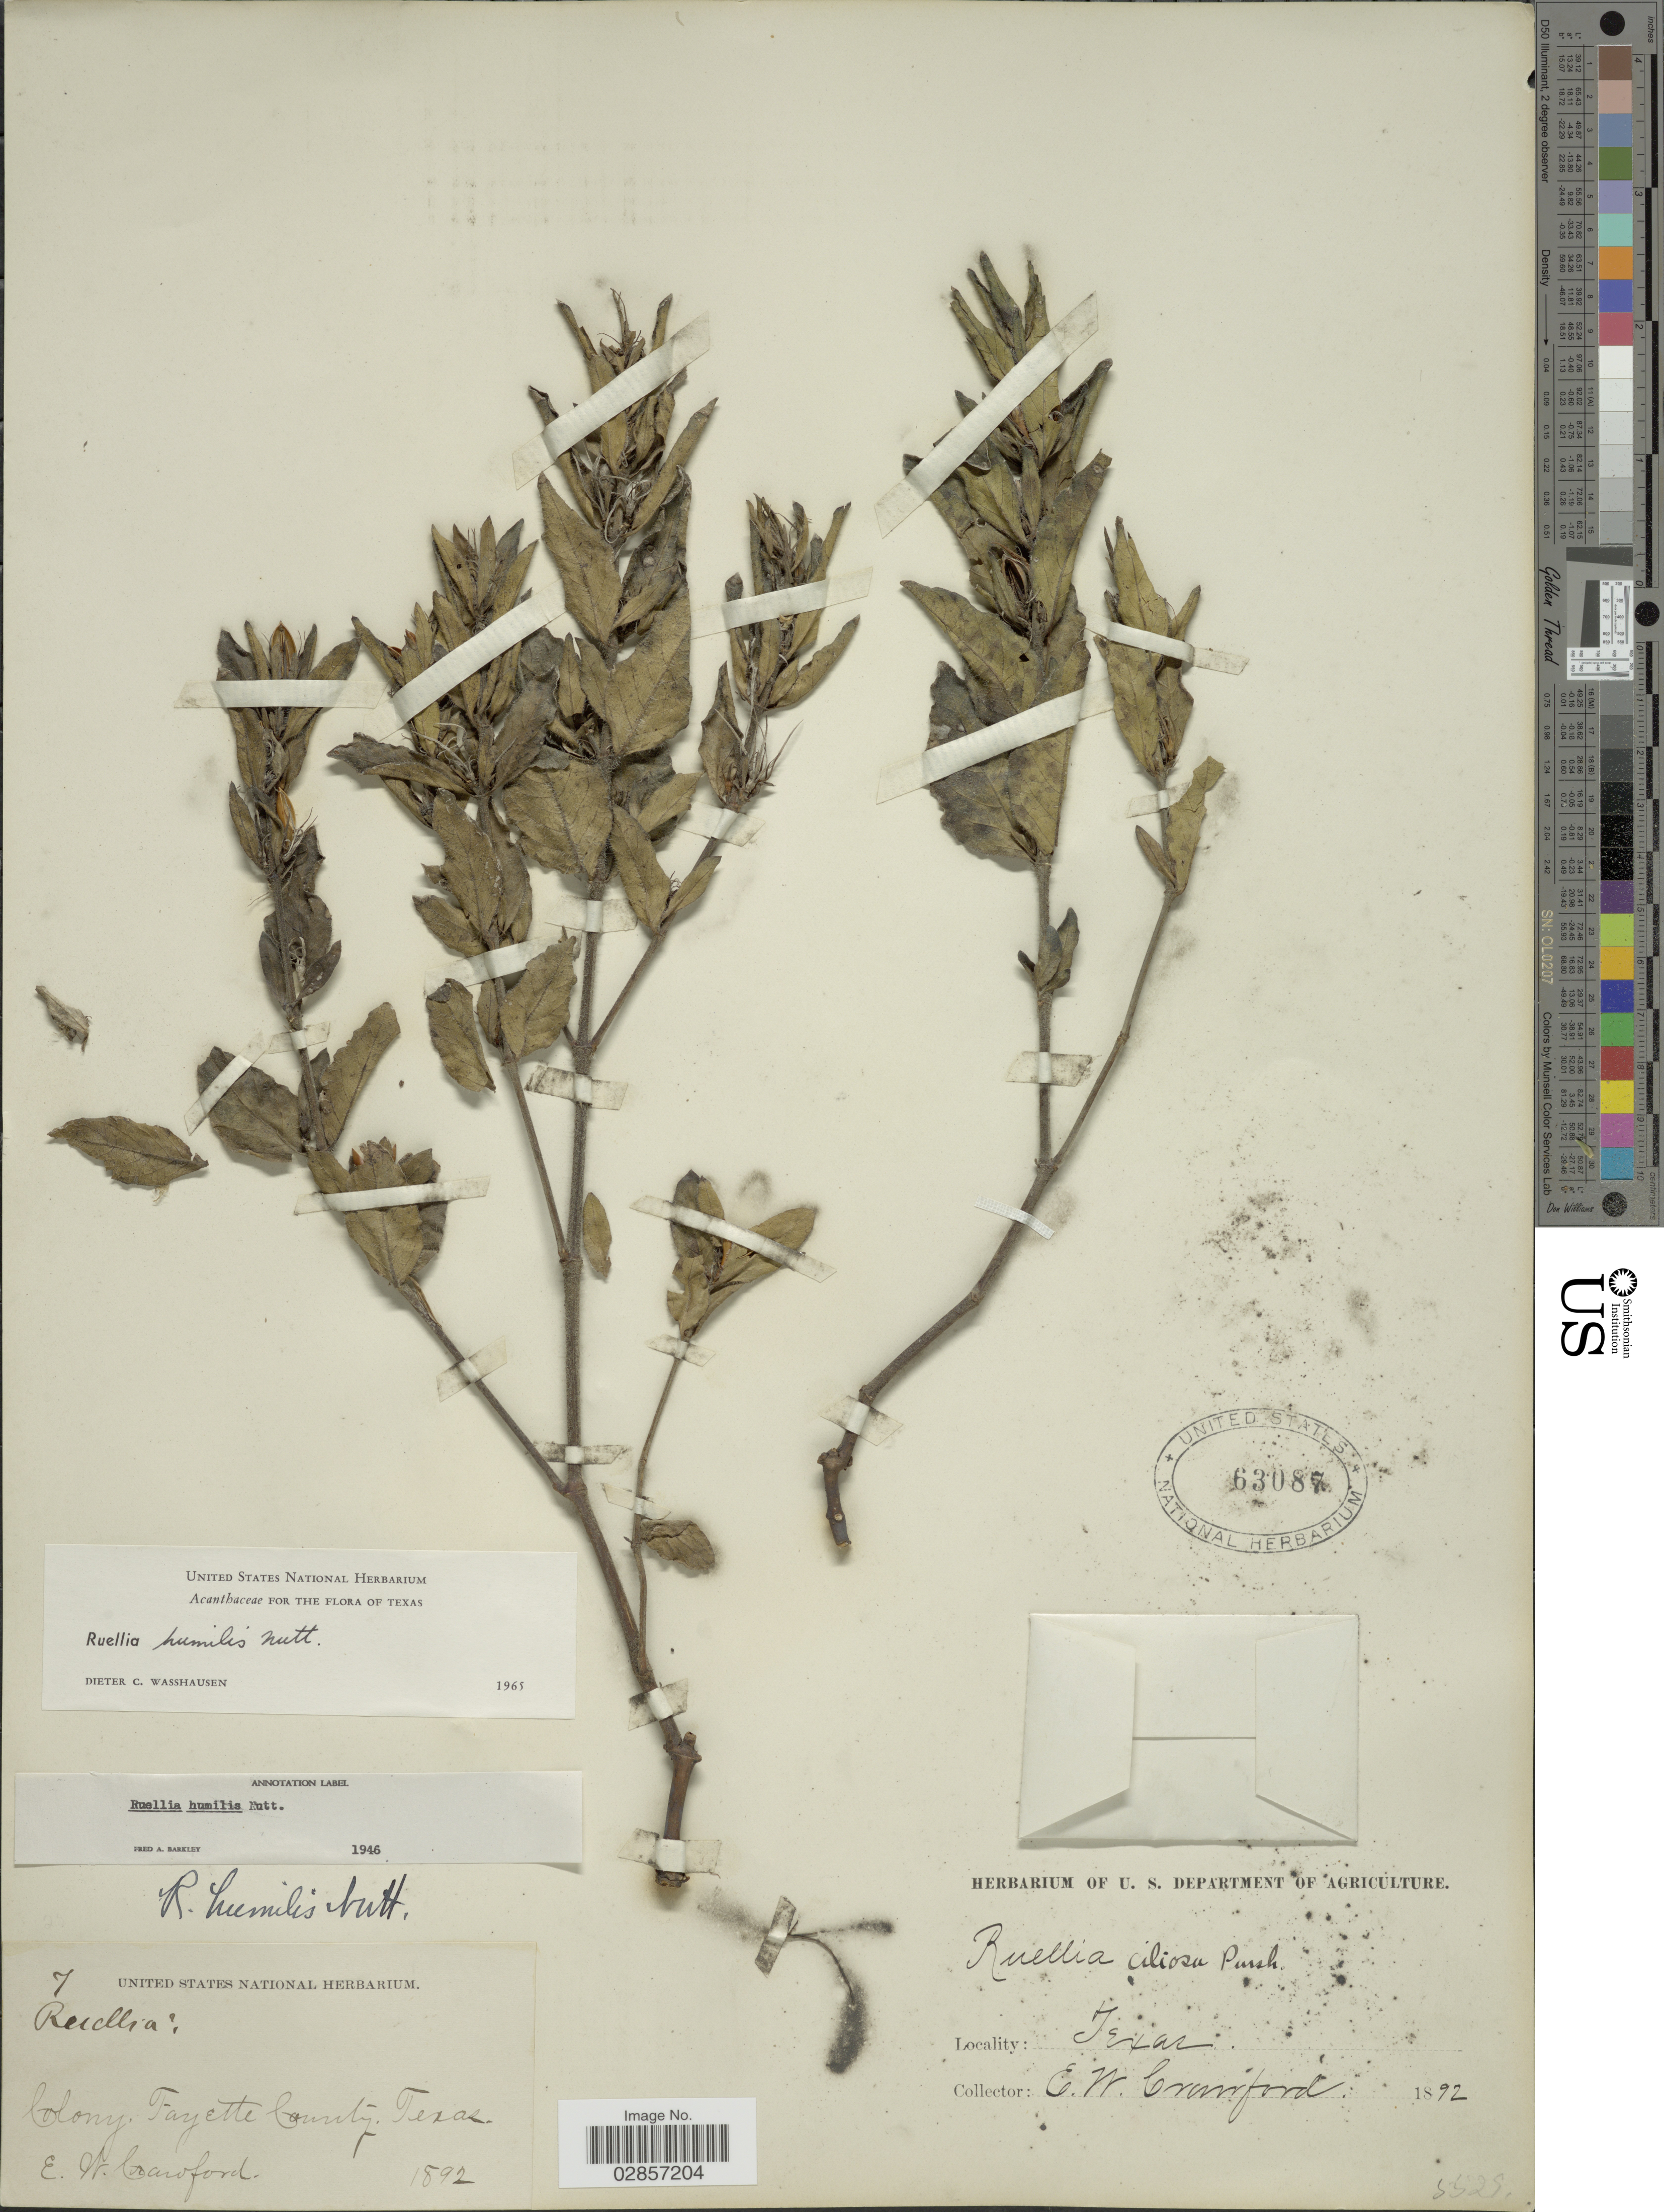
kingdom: Plantae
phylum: Tracheophyta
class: Magnoliopsida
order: Lamiales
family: Acanthaceae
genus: Ruellia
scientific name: Ruellia humilis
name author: Nutt.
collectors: E. Crawford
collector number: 7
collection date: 1892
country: United States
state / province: Texas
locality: Colony Fayette County, Texas.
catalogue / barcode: US 63087